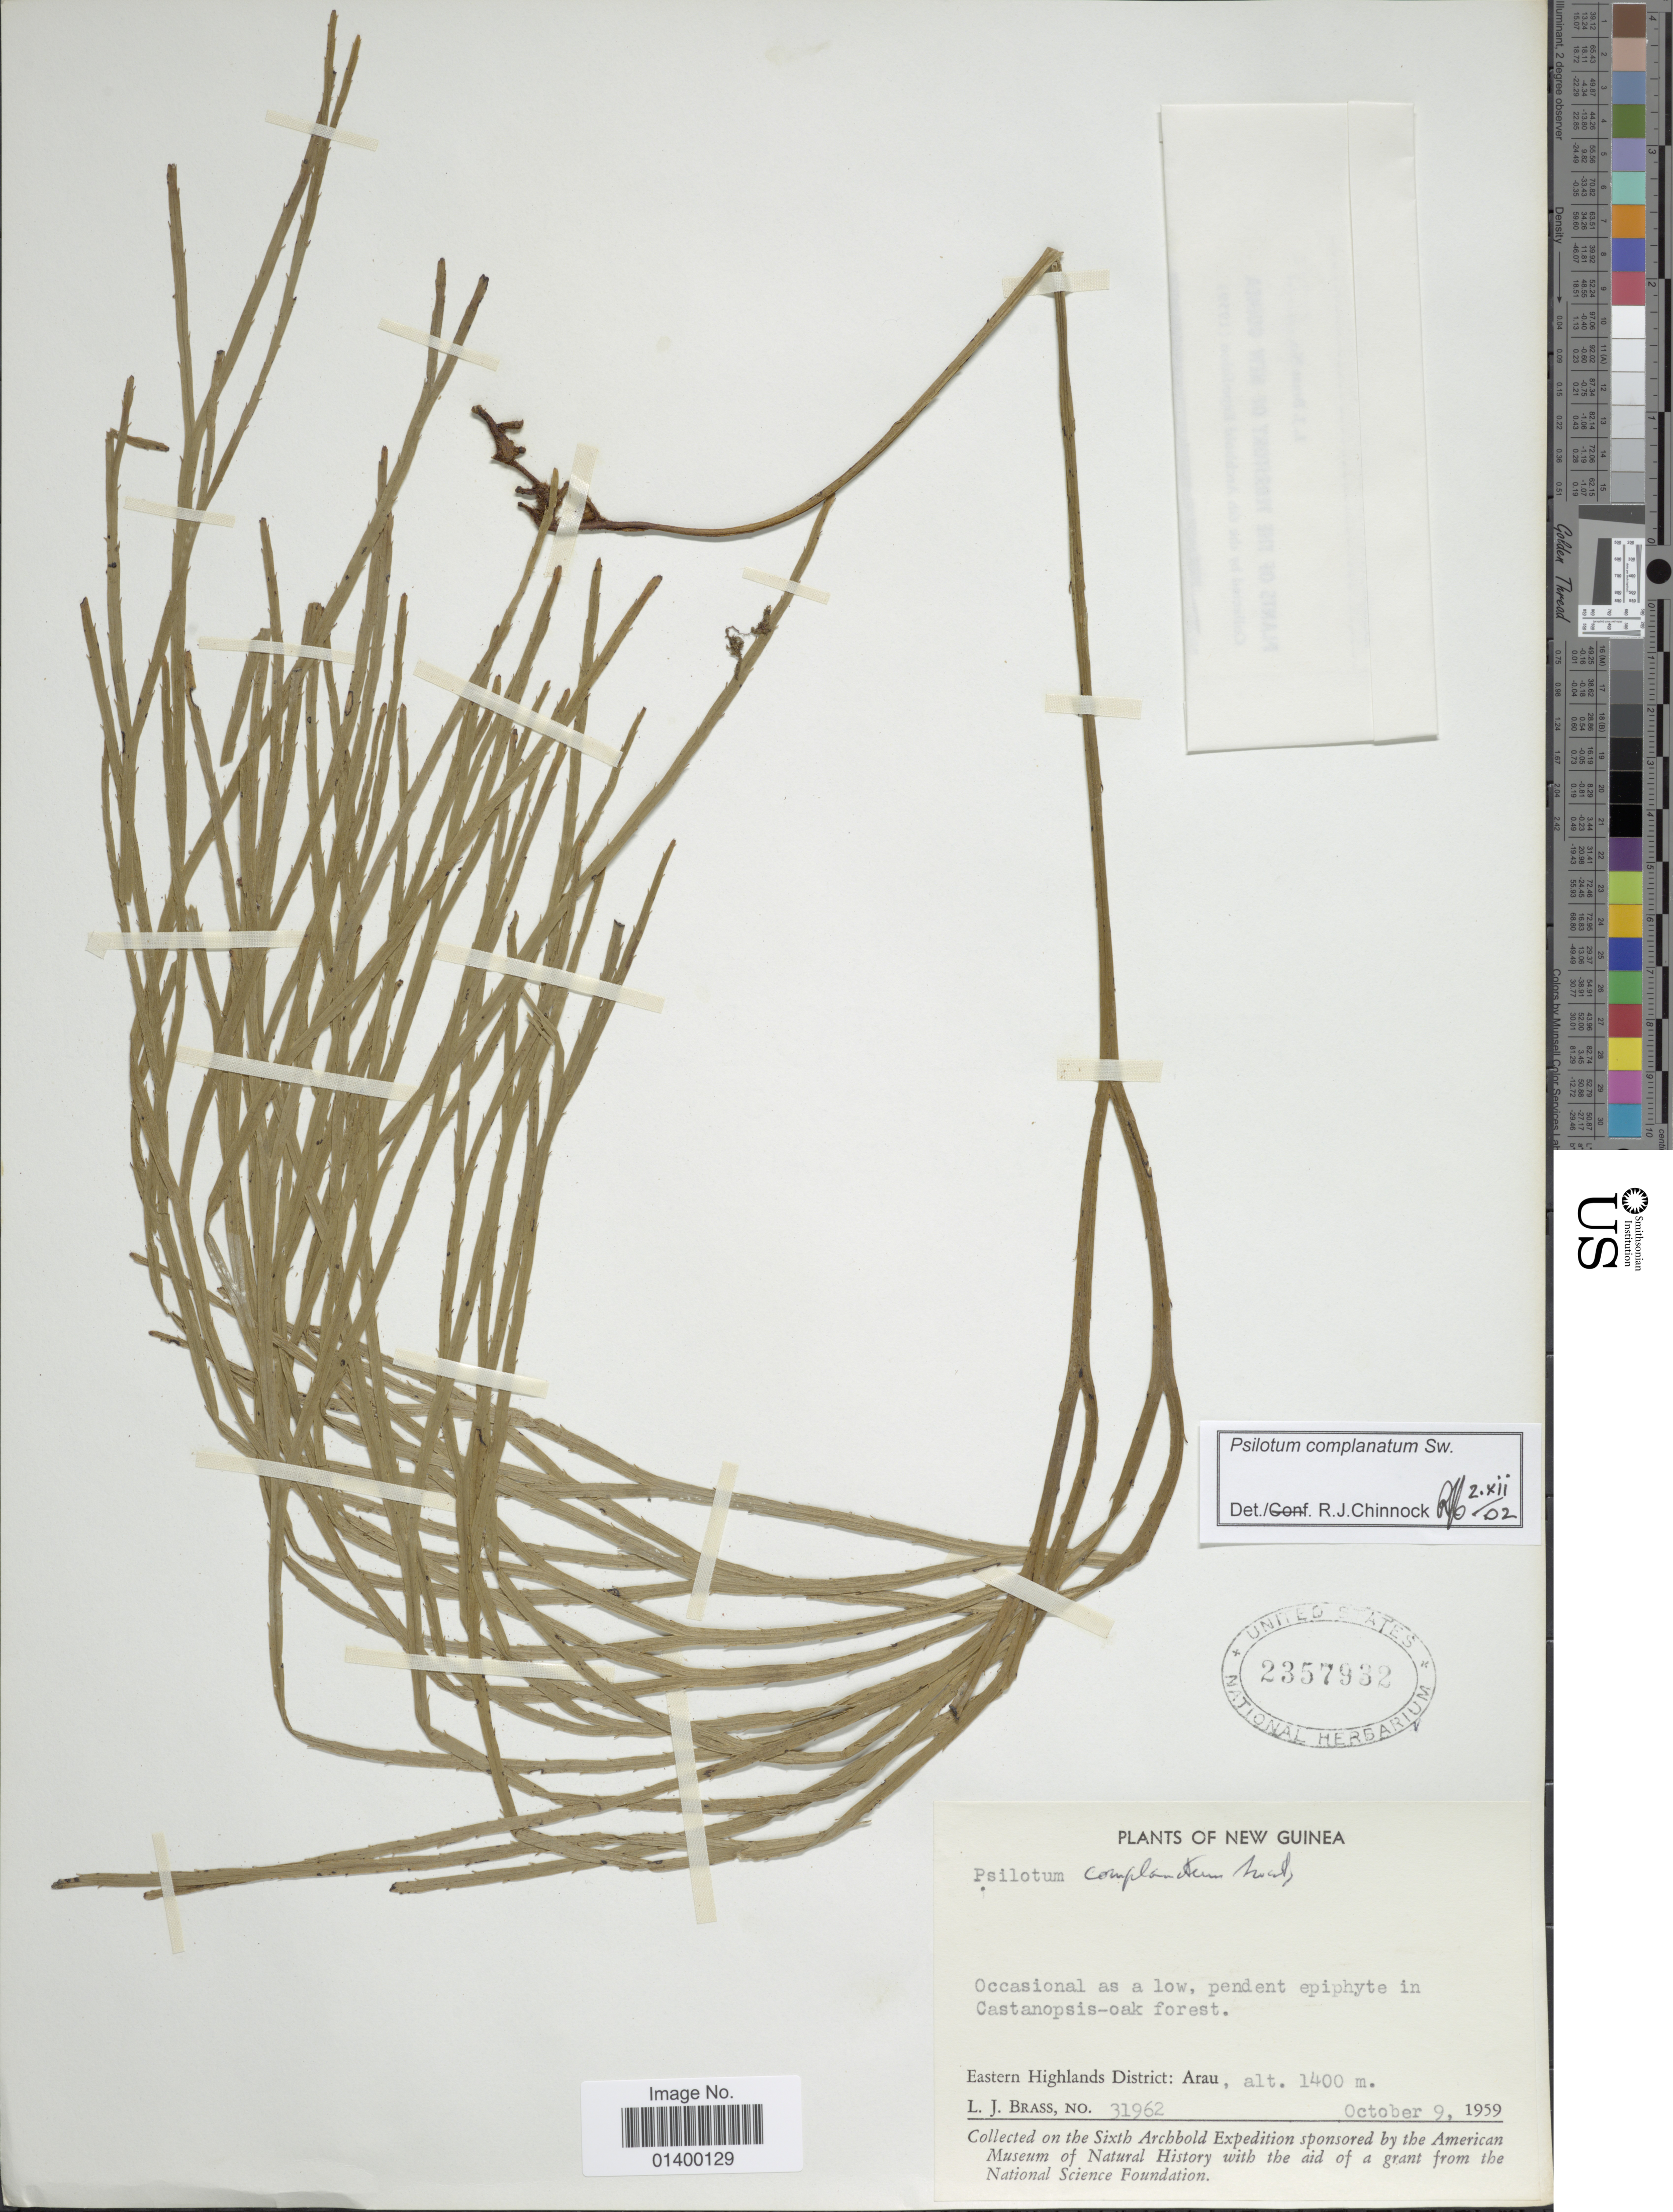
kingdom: Plantae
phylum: Tracheophyta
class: Polypodiopsida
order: Psilotales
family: Psilotaceae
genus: Psilotum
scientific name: Psilotum complanatum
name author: Sw.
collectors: L. J. Brass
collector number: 31962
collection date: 1959-10-09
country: Papua New Guinea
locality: Eastern Highlands District: Arau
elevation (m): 1400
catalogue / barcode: US 2357932